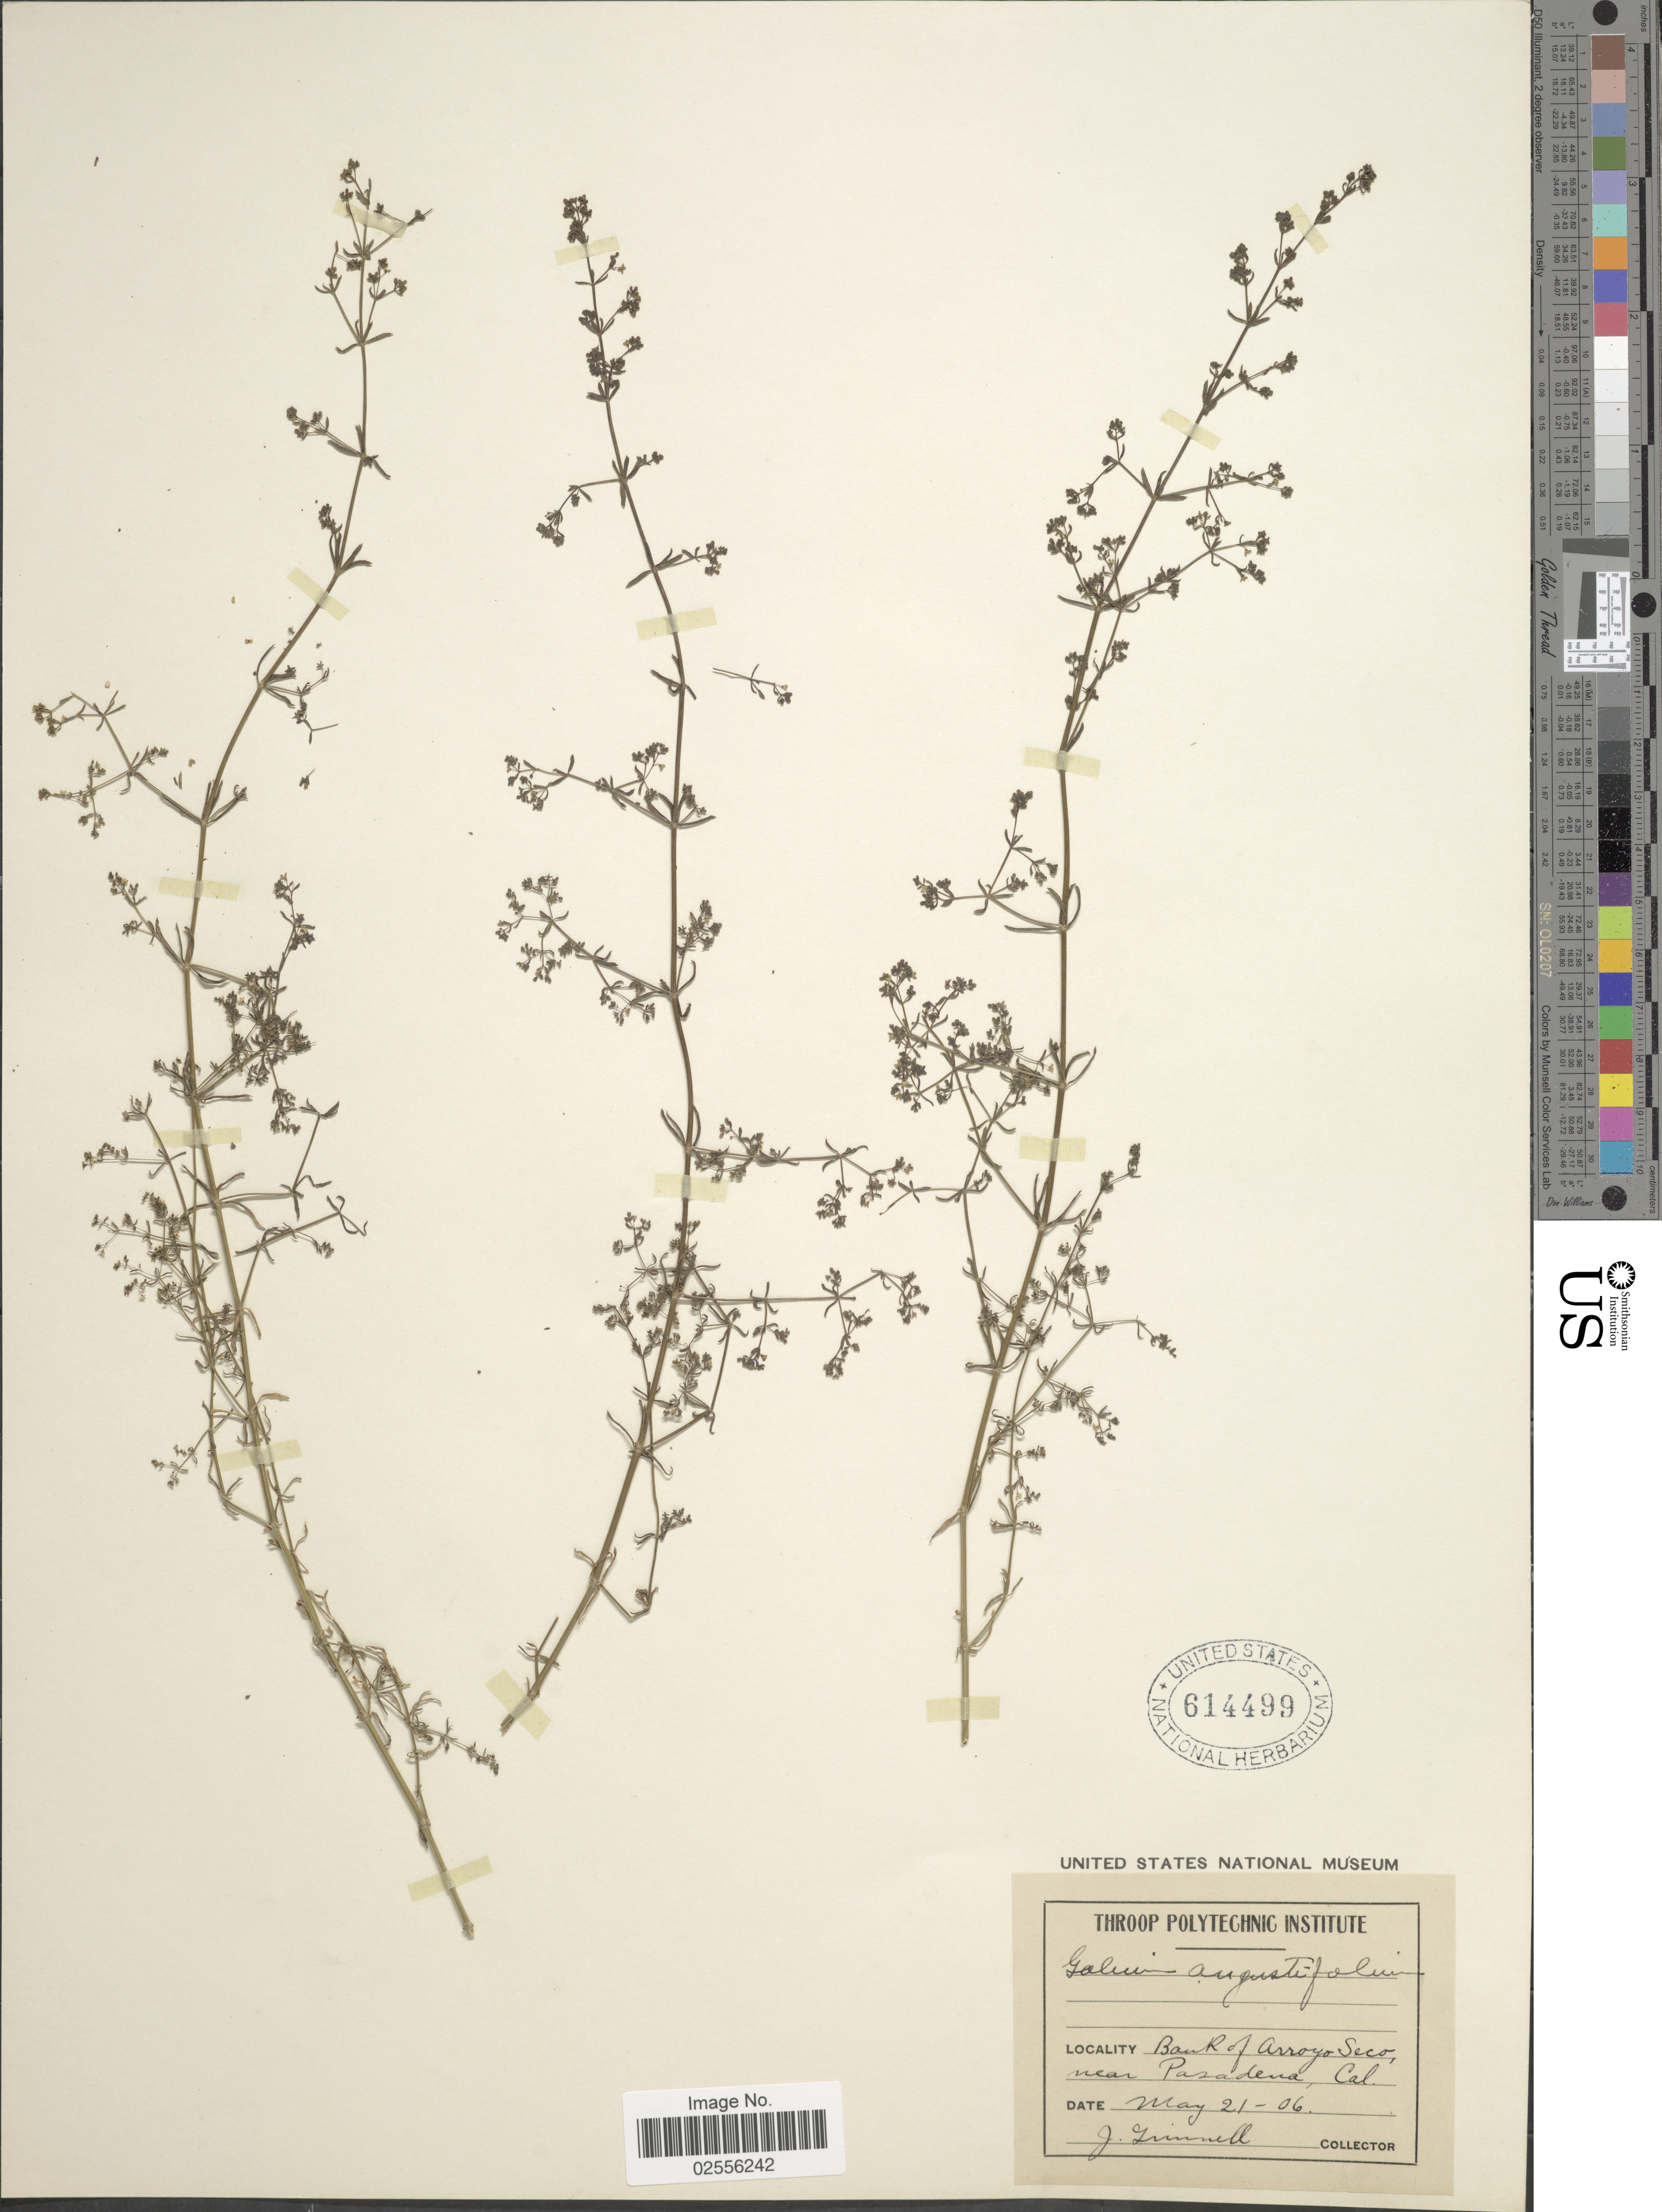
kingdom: Plantae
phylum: Tracheophyta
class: Magnoliopsida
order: Gentianales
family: Rubiaceae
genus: Galium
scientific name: Galium angustifolium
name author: Nutt.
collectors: J. Grinnell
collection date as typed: Transcribed d/m/y: 21/5/6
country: United States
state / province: California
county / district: Los Angeles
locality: Bank of Arroyo Seco, near Pasadena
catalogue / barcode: US 614499